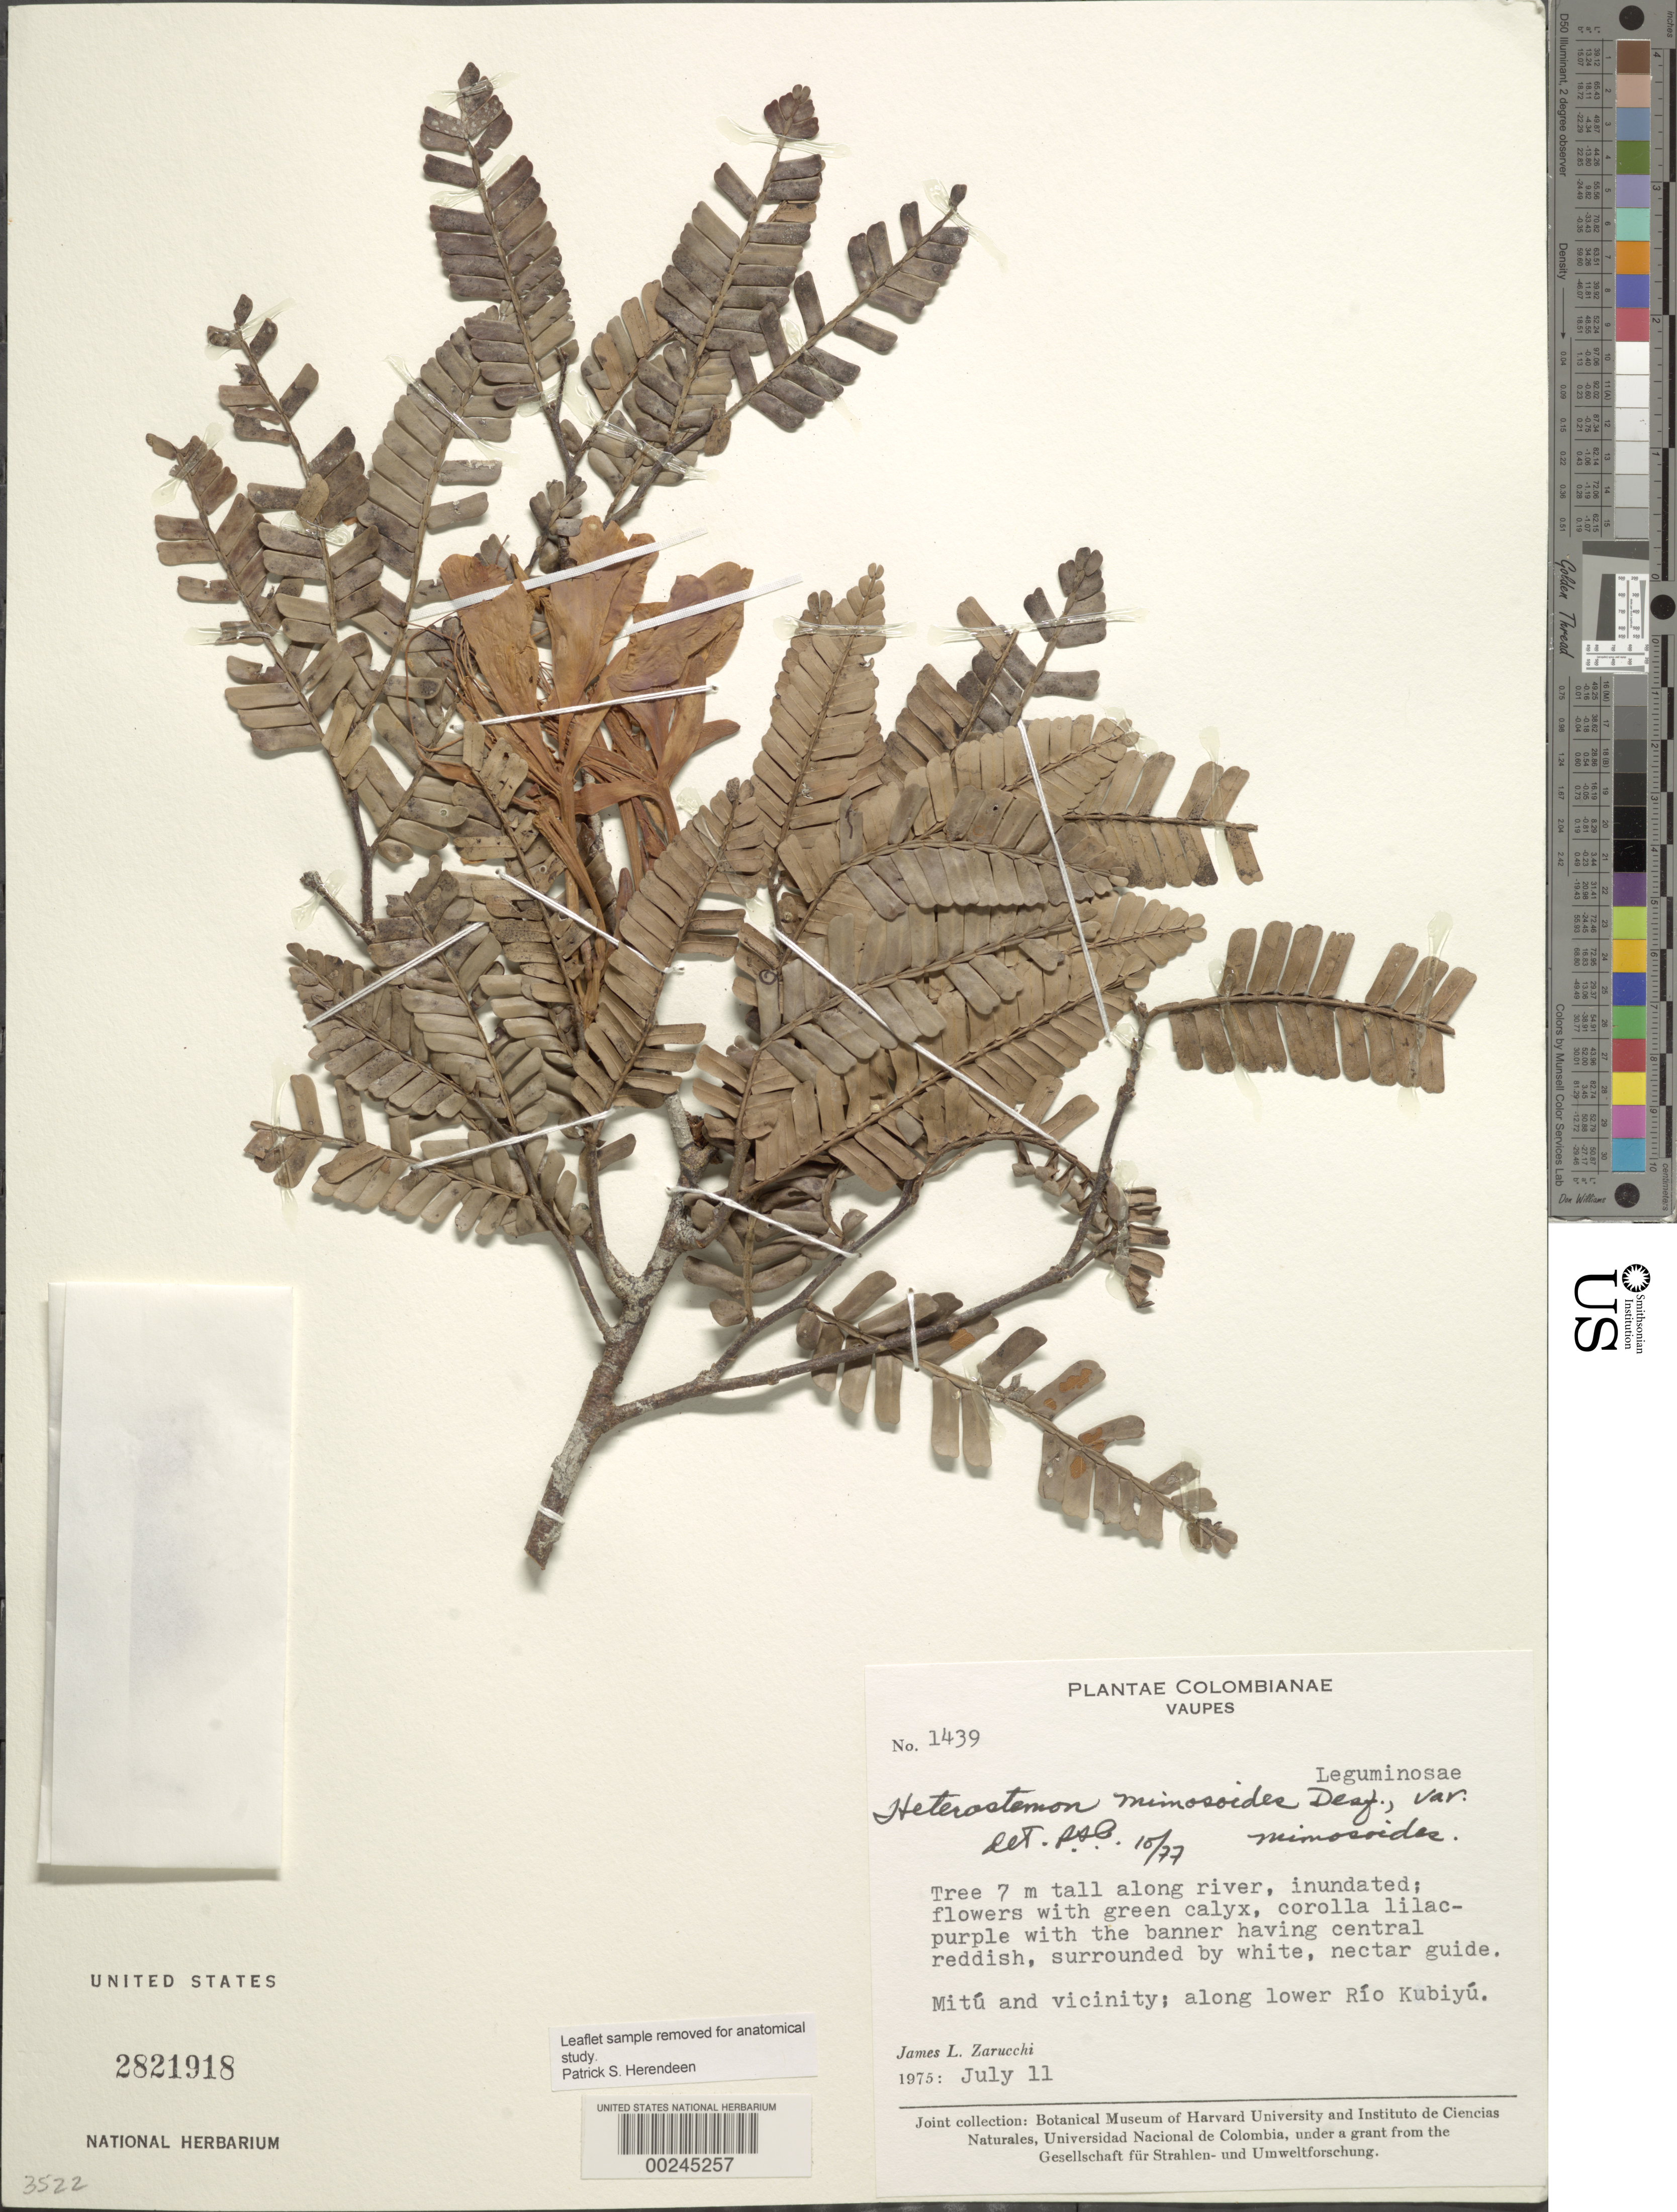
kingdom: Plantae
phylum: Tracheophyta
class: Magnoliopsida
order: Fabales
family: Fabaceae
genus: Heterostemon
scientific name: Heterostemon mimosoides var. mimosoides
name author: Desf.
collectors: J. L. Zarucchi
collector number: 1439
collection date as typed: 11 Jul 1975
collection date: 1975-07-11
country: Colombia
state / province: Vaupés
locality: Mitu and vicinity; along lower Rio Kubiyu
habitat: Along river; inundated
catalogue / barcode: US 2821918